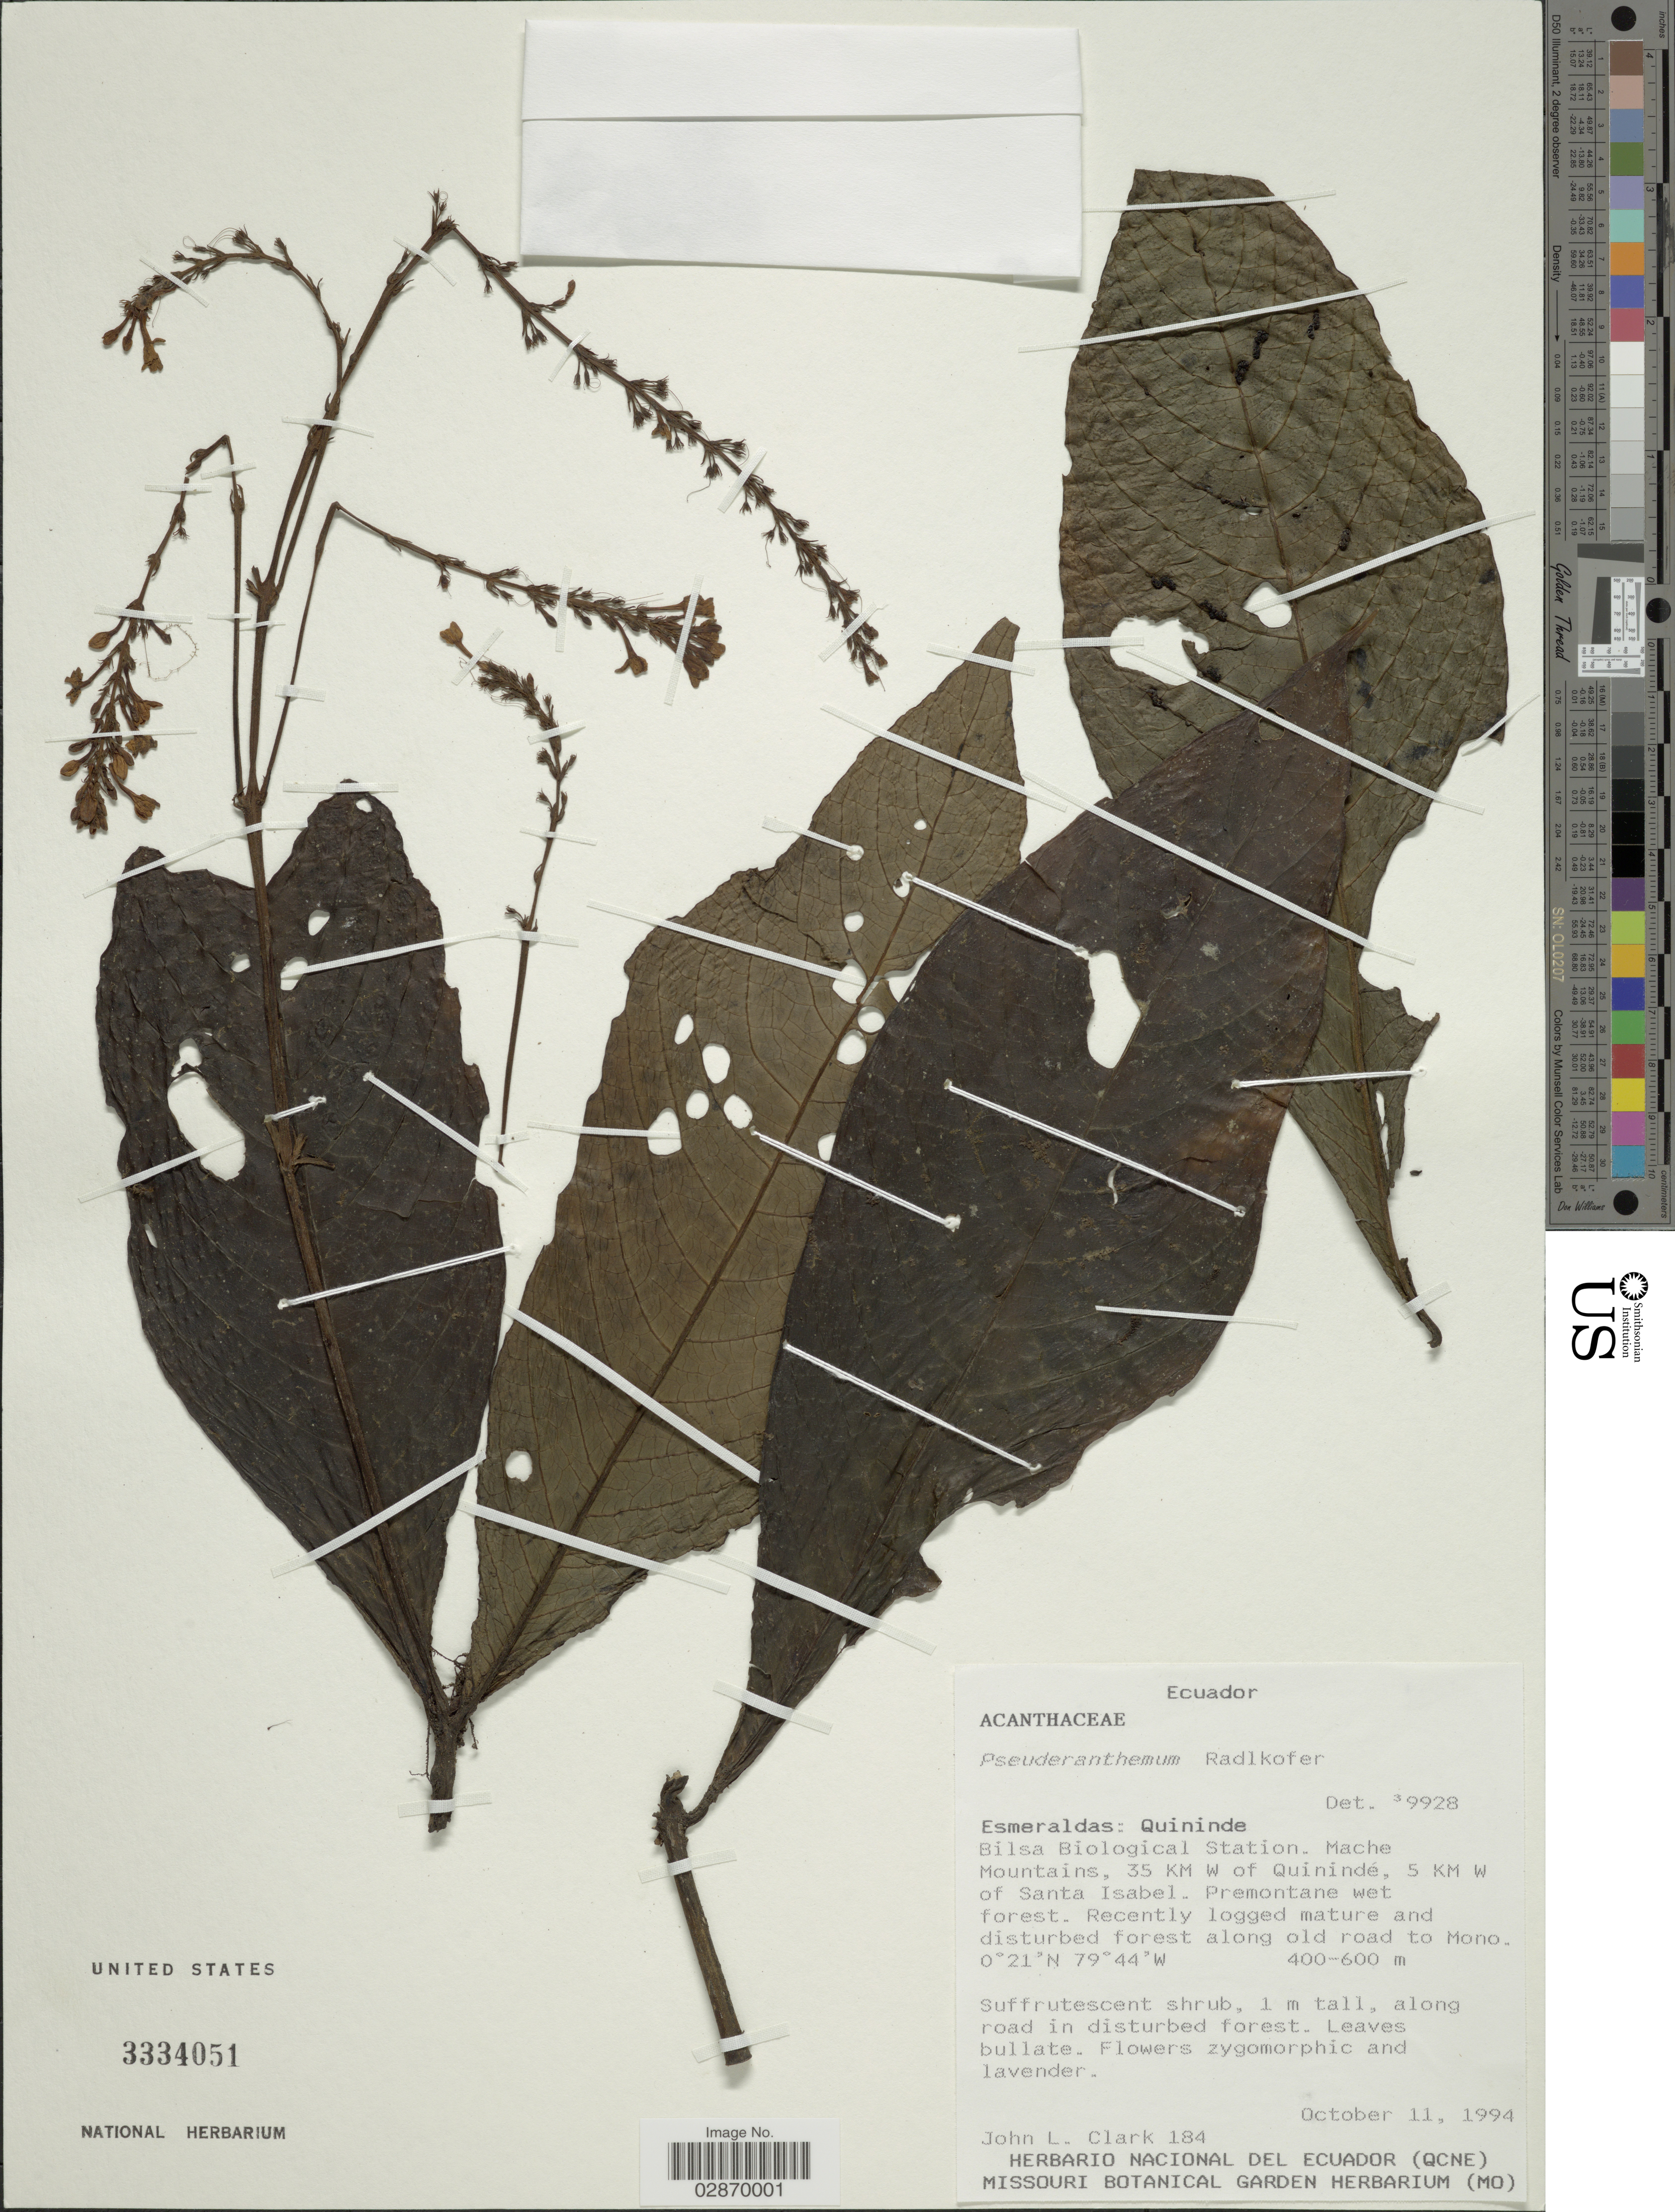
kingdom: Plantae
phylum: Tracheophyta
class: Magnoliopsida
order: Lamiales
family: Acanthaceae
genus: Pseuderanthemum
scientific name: Pseuderanthemum hookerianum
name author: (Nees) V.M. Baum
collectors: J. L. Clark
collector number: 184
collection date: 1994-10-11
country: Ecuador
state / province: Esmeraldas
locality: Quininde, Bilsa Biological Station, Mache Mountains, 35 KM W of Quinindé, 5 KM W of Santa Isabel, Recently logged mature and disturbed forest along old road to Mono.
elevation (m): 400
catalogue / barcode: US 3334051